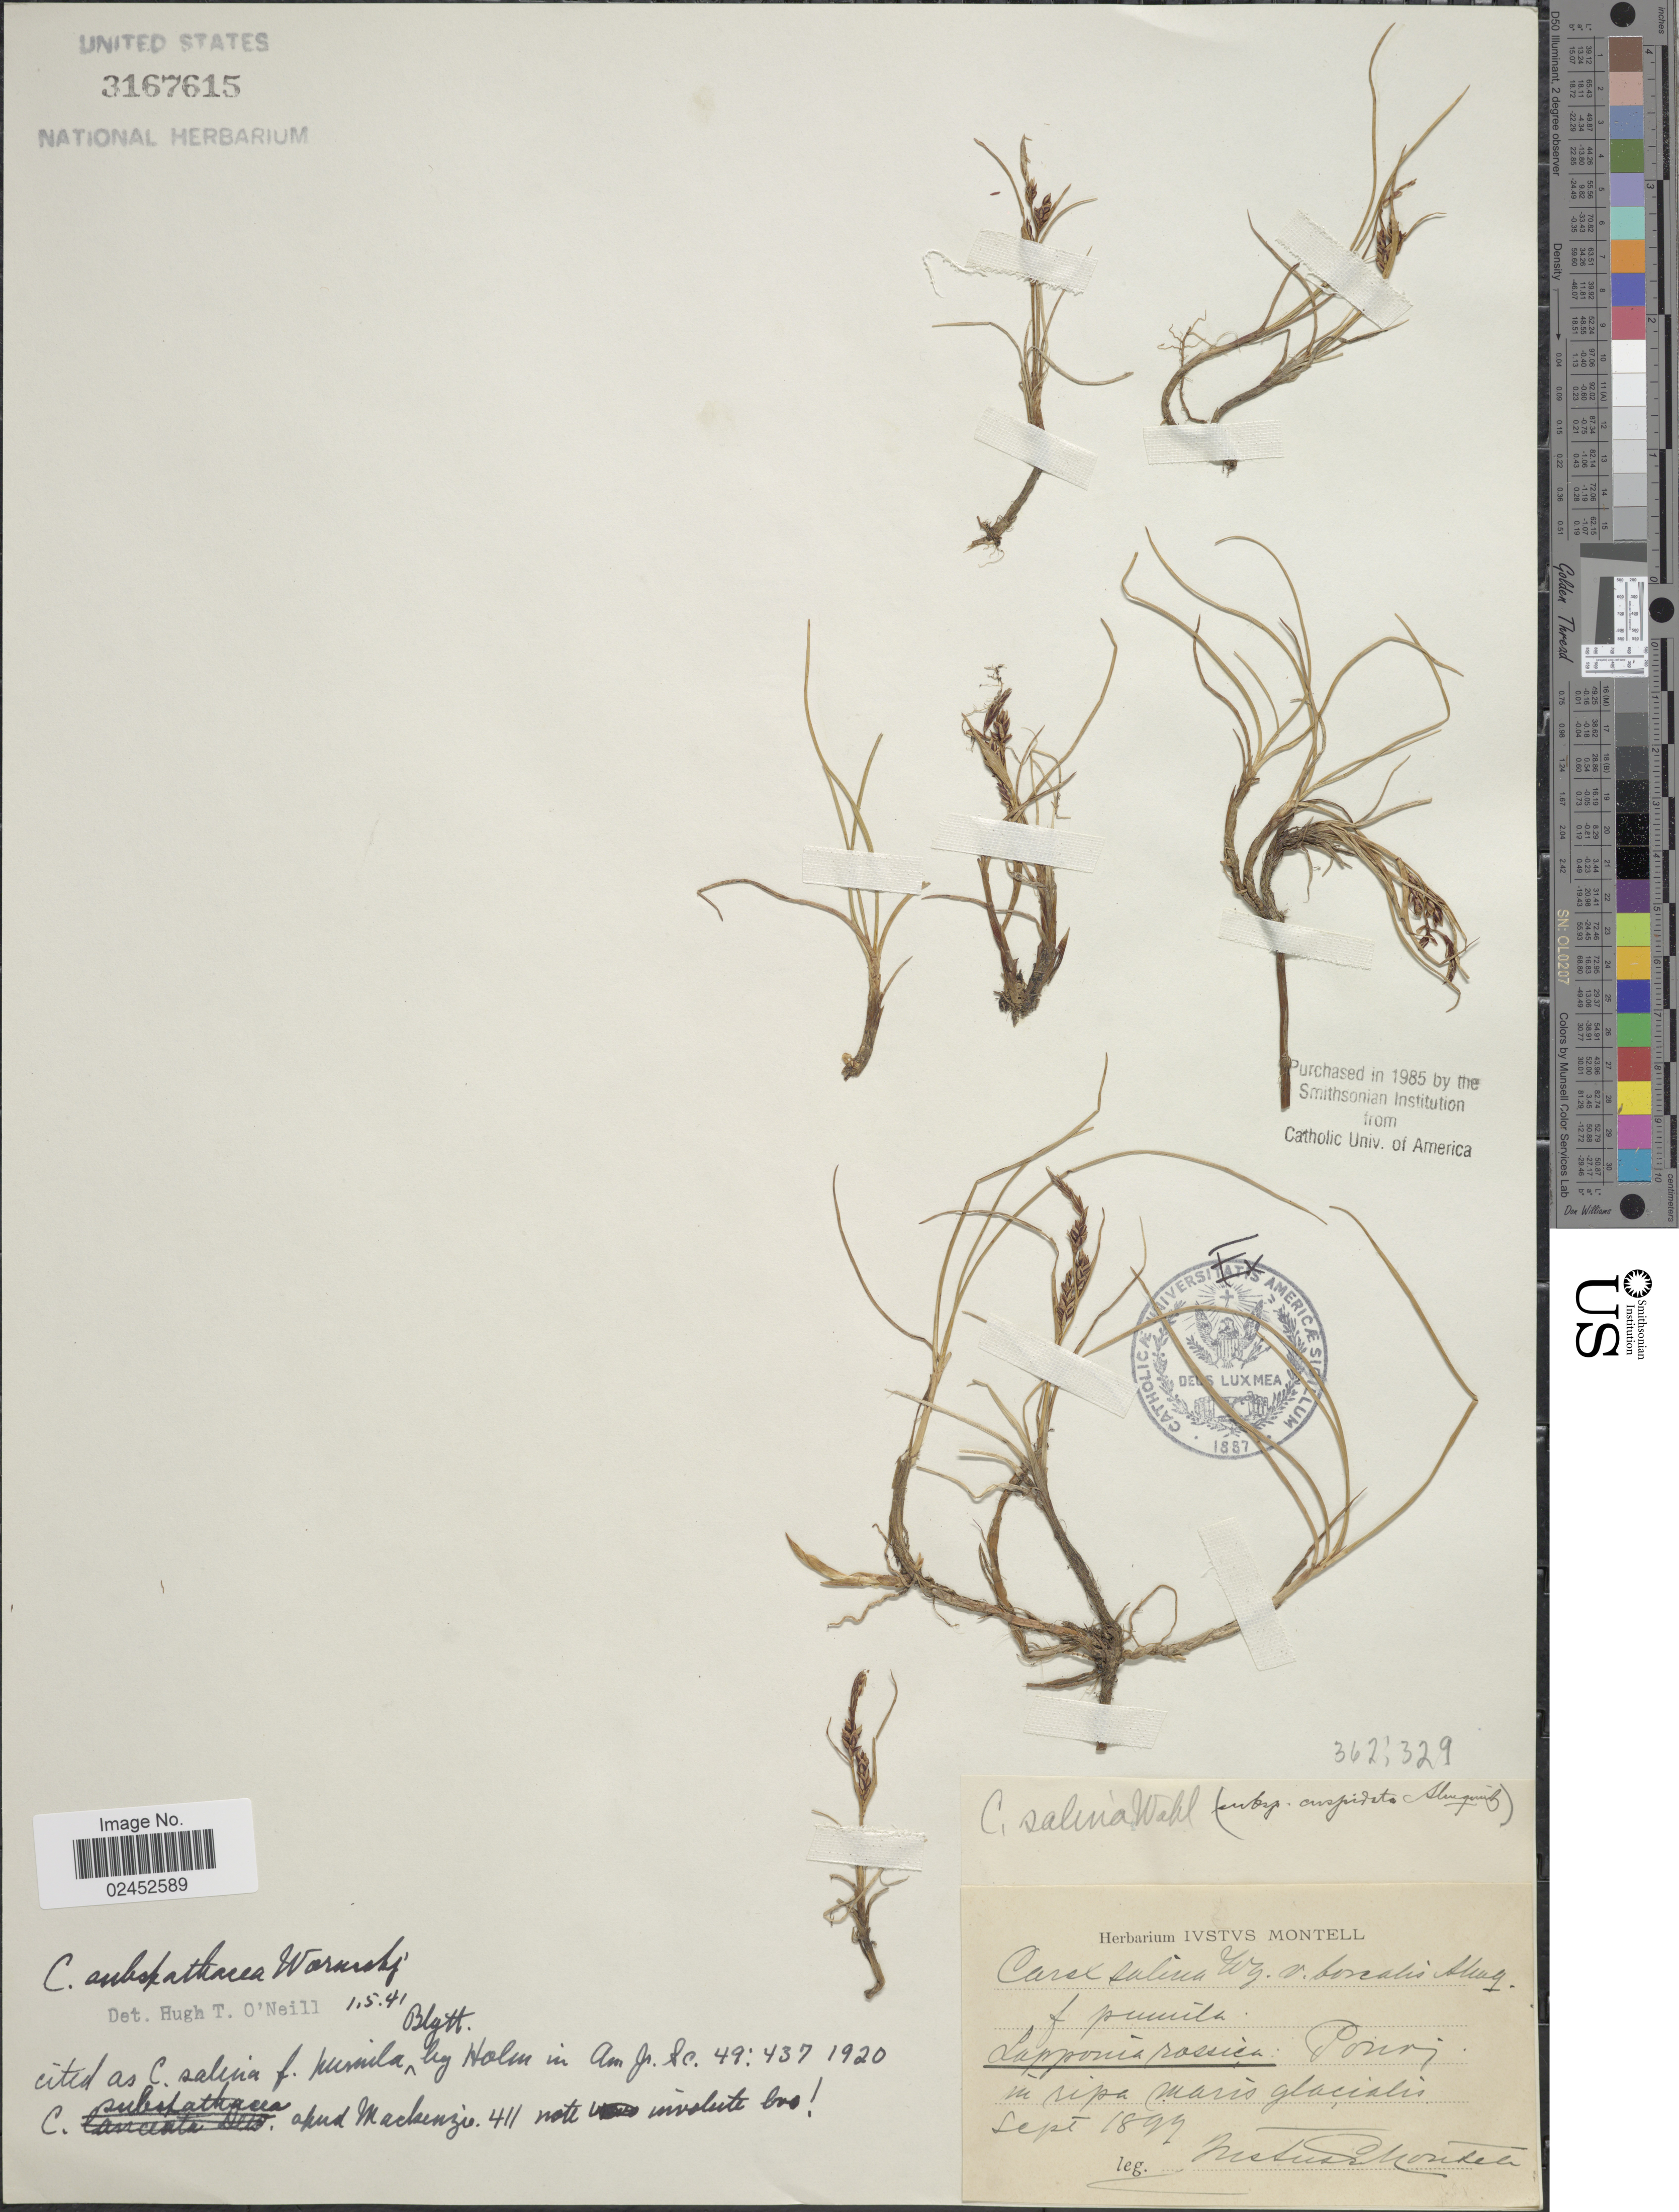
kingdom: Plantae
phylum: Tracheophyta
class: Liliopsida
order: Poales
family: Cyperaceae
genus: Carex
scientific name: Carex salina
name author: Wahlenb.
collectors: I. Montell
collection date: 1899-09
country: Russian Federation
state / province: Murmansk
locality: Lapponia rossica: Ponoj, in ripa maris glacialis.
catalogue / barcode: US 3167615